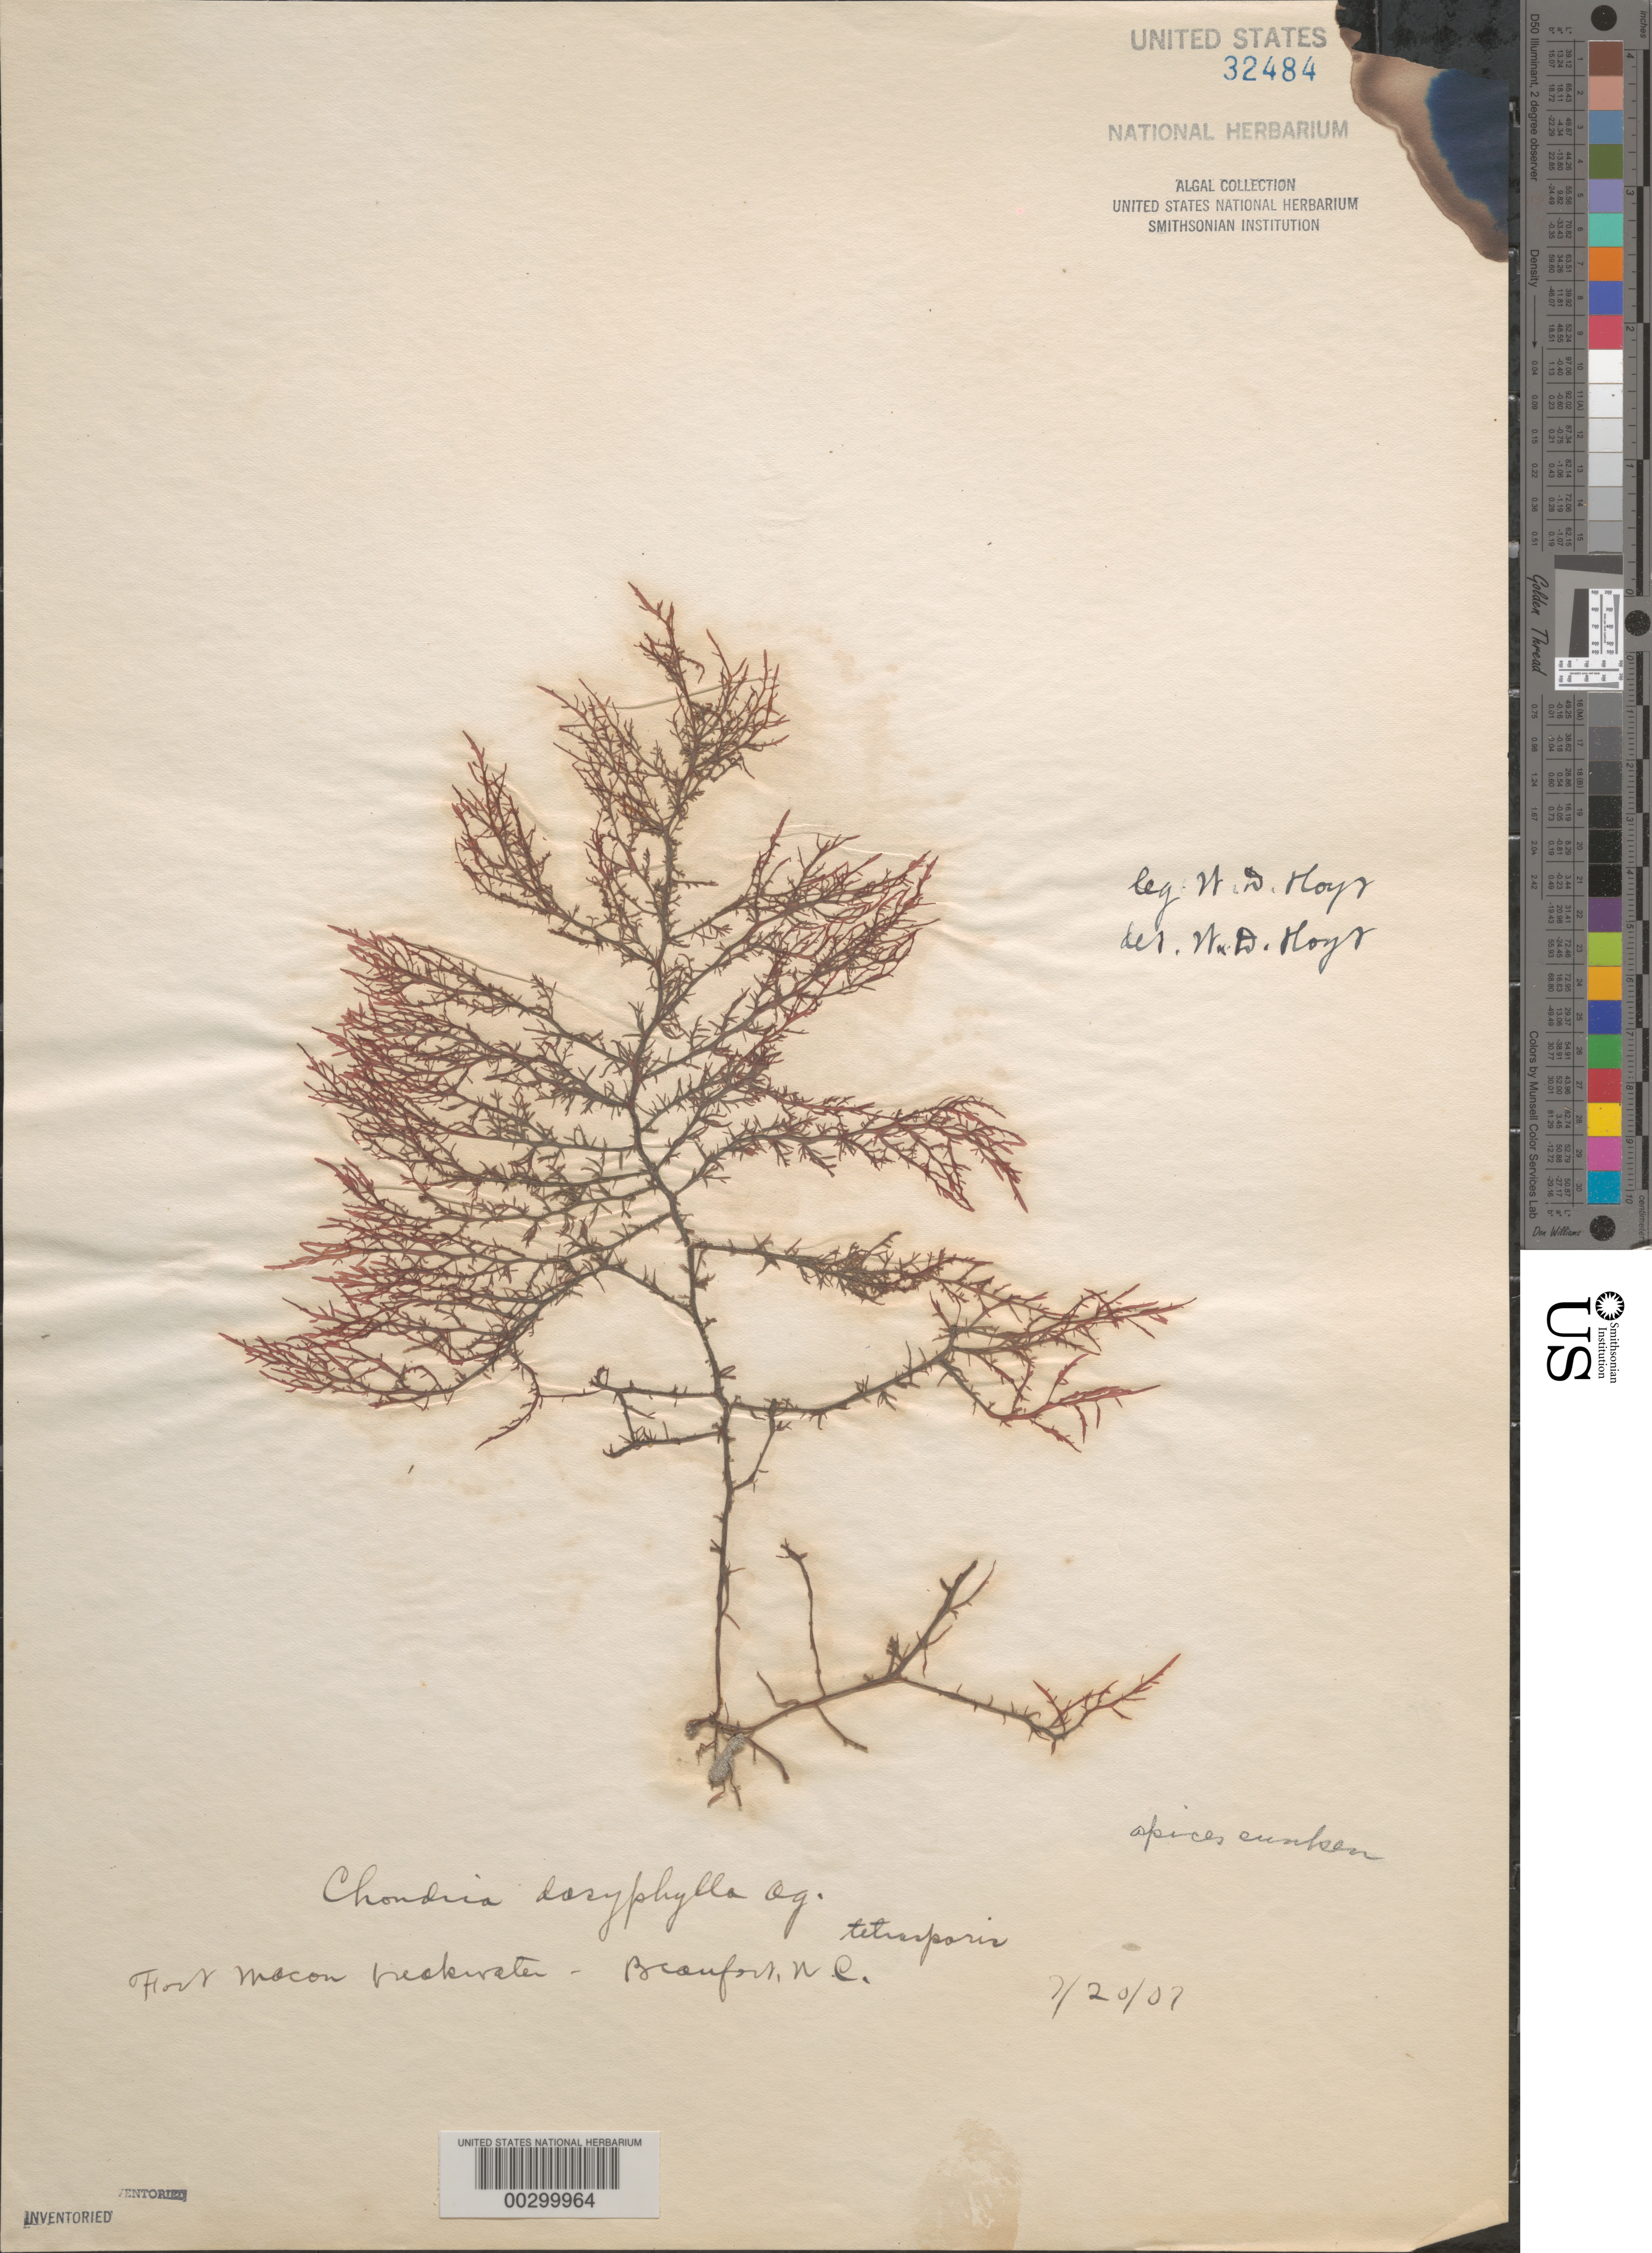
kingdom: Plantae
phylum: Rhodophyta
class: Florideophyceae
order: Ceramiales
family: Rhodomelaceae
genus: Chondria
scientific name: Chondria dasyphylla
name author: (Woodw.) C. Agardh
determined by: Hoyt, W. D.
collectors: W. D. Hoyt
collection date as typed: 20 Jul 1907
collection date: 1907-07-20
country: United States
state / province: North Carolina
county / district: Carteret County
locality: Beaufort, Fort Macon breakwater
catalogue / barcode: US 32484